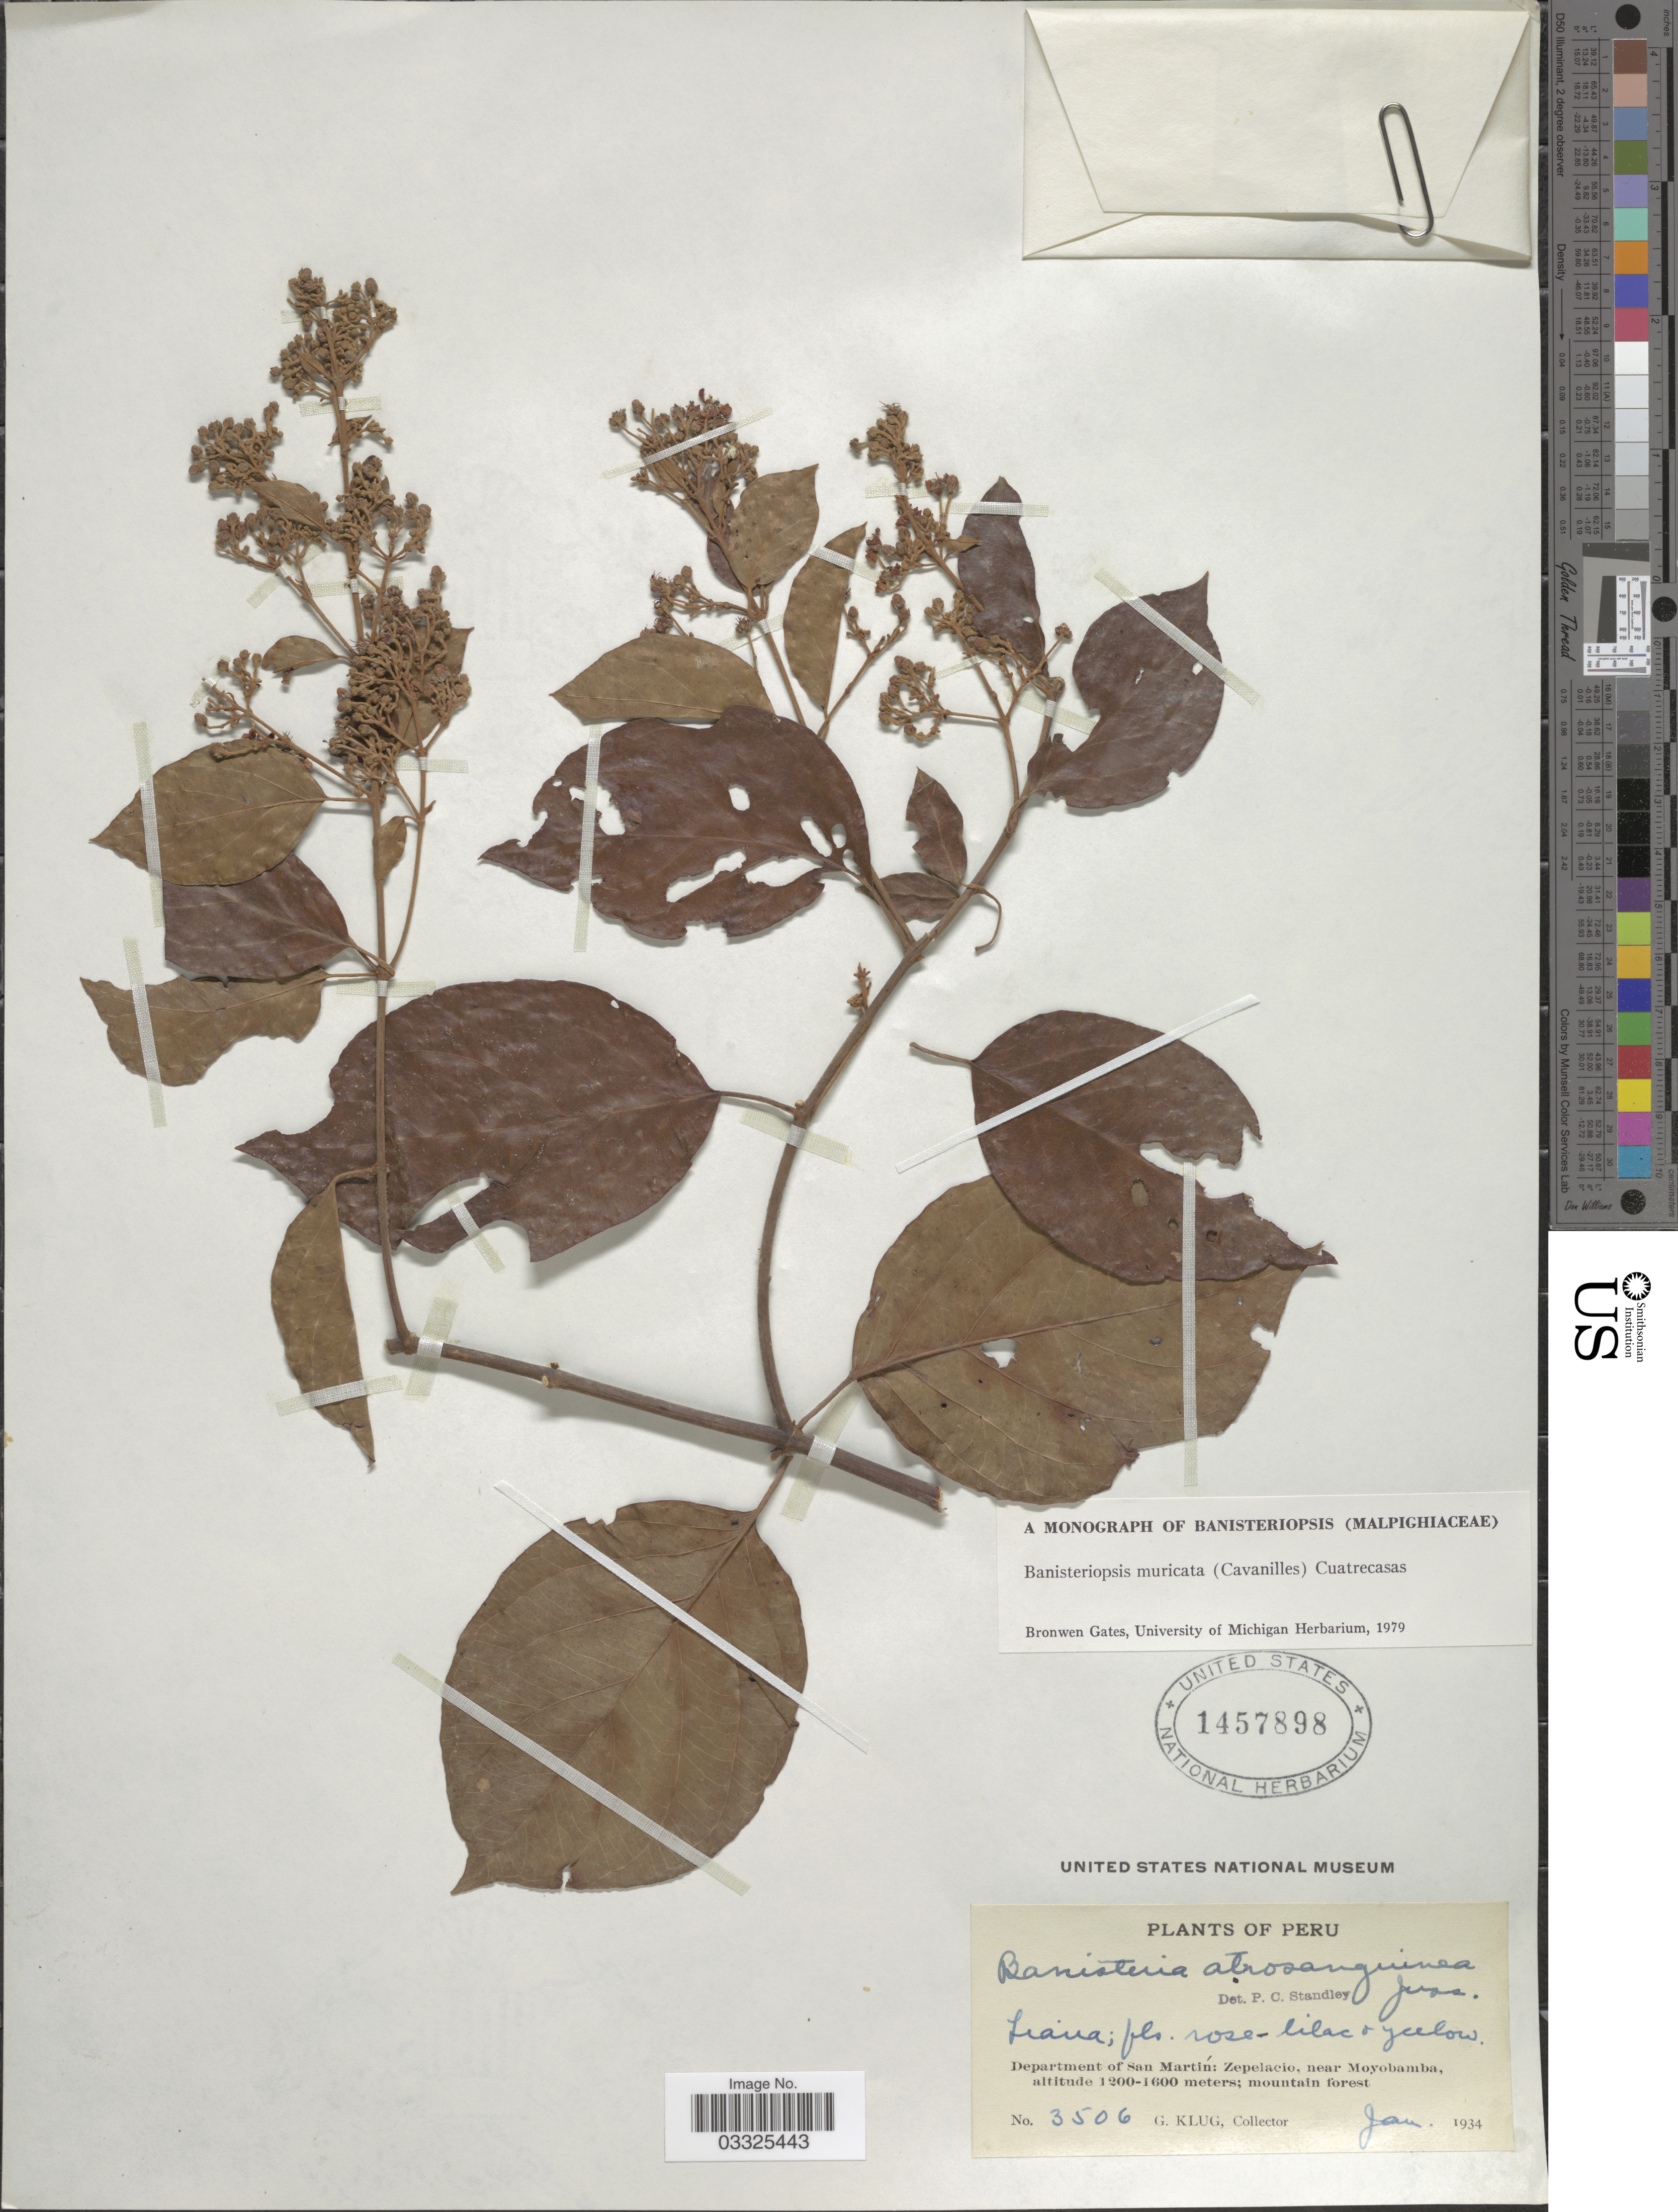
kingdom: Plantae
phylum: Tracheophyta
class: Magnoliopsida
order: Malpighiales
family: Malpighiaceae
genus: Banisteriopsis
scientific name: Banisteriopsis muricata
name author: (Cav.) Cuatrec.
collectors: G. Klug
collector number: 3506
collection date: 1934-01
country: Peru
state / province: San Martín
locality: Department of San Martín: Zepelacio, near Moyobamba.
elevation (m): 1200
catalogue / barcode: US 1457898